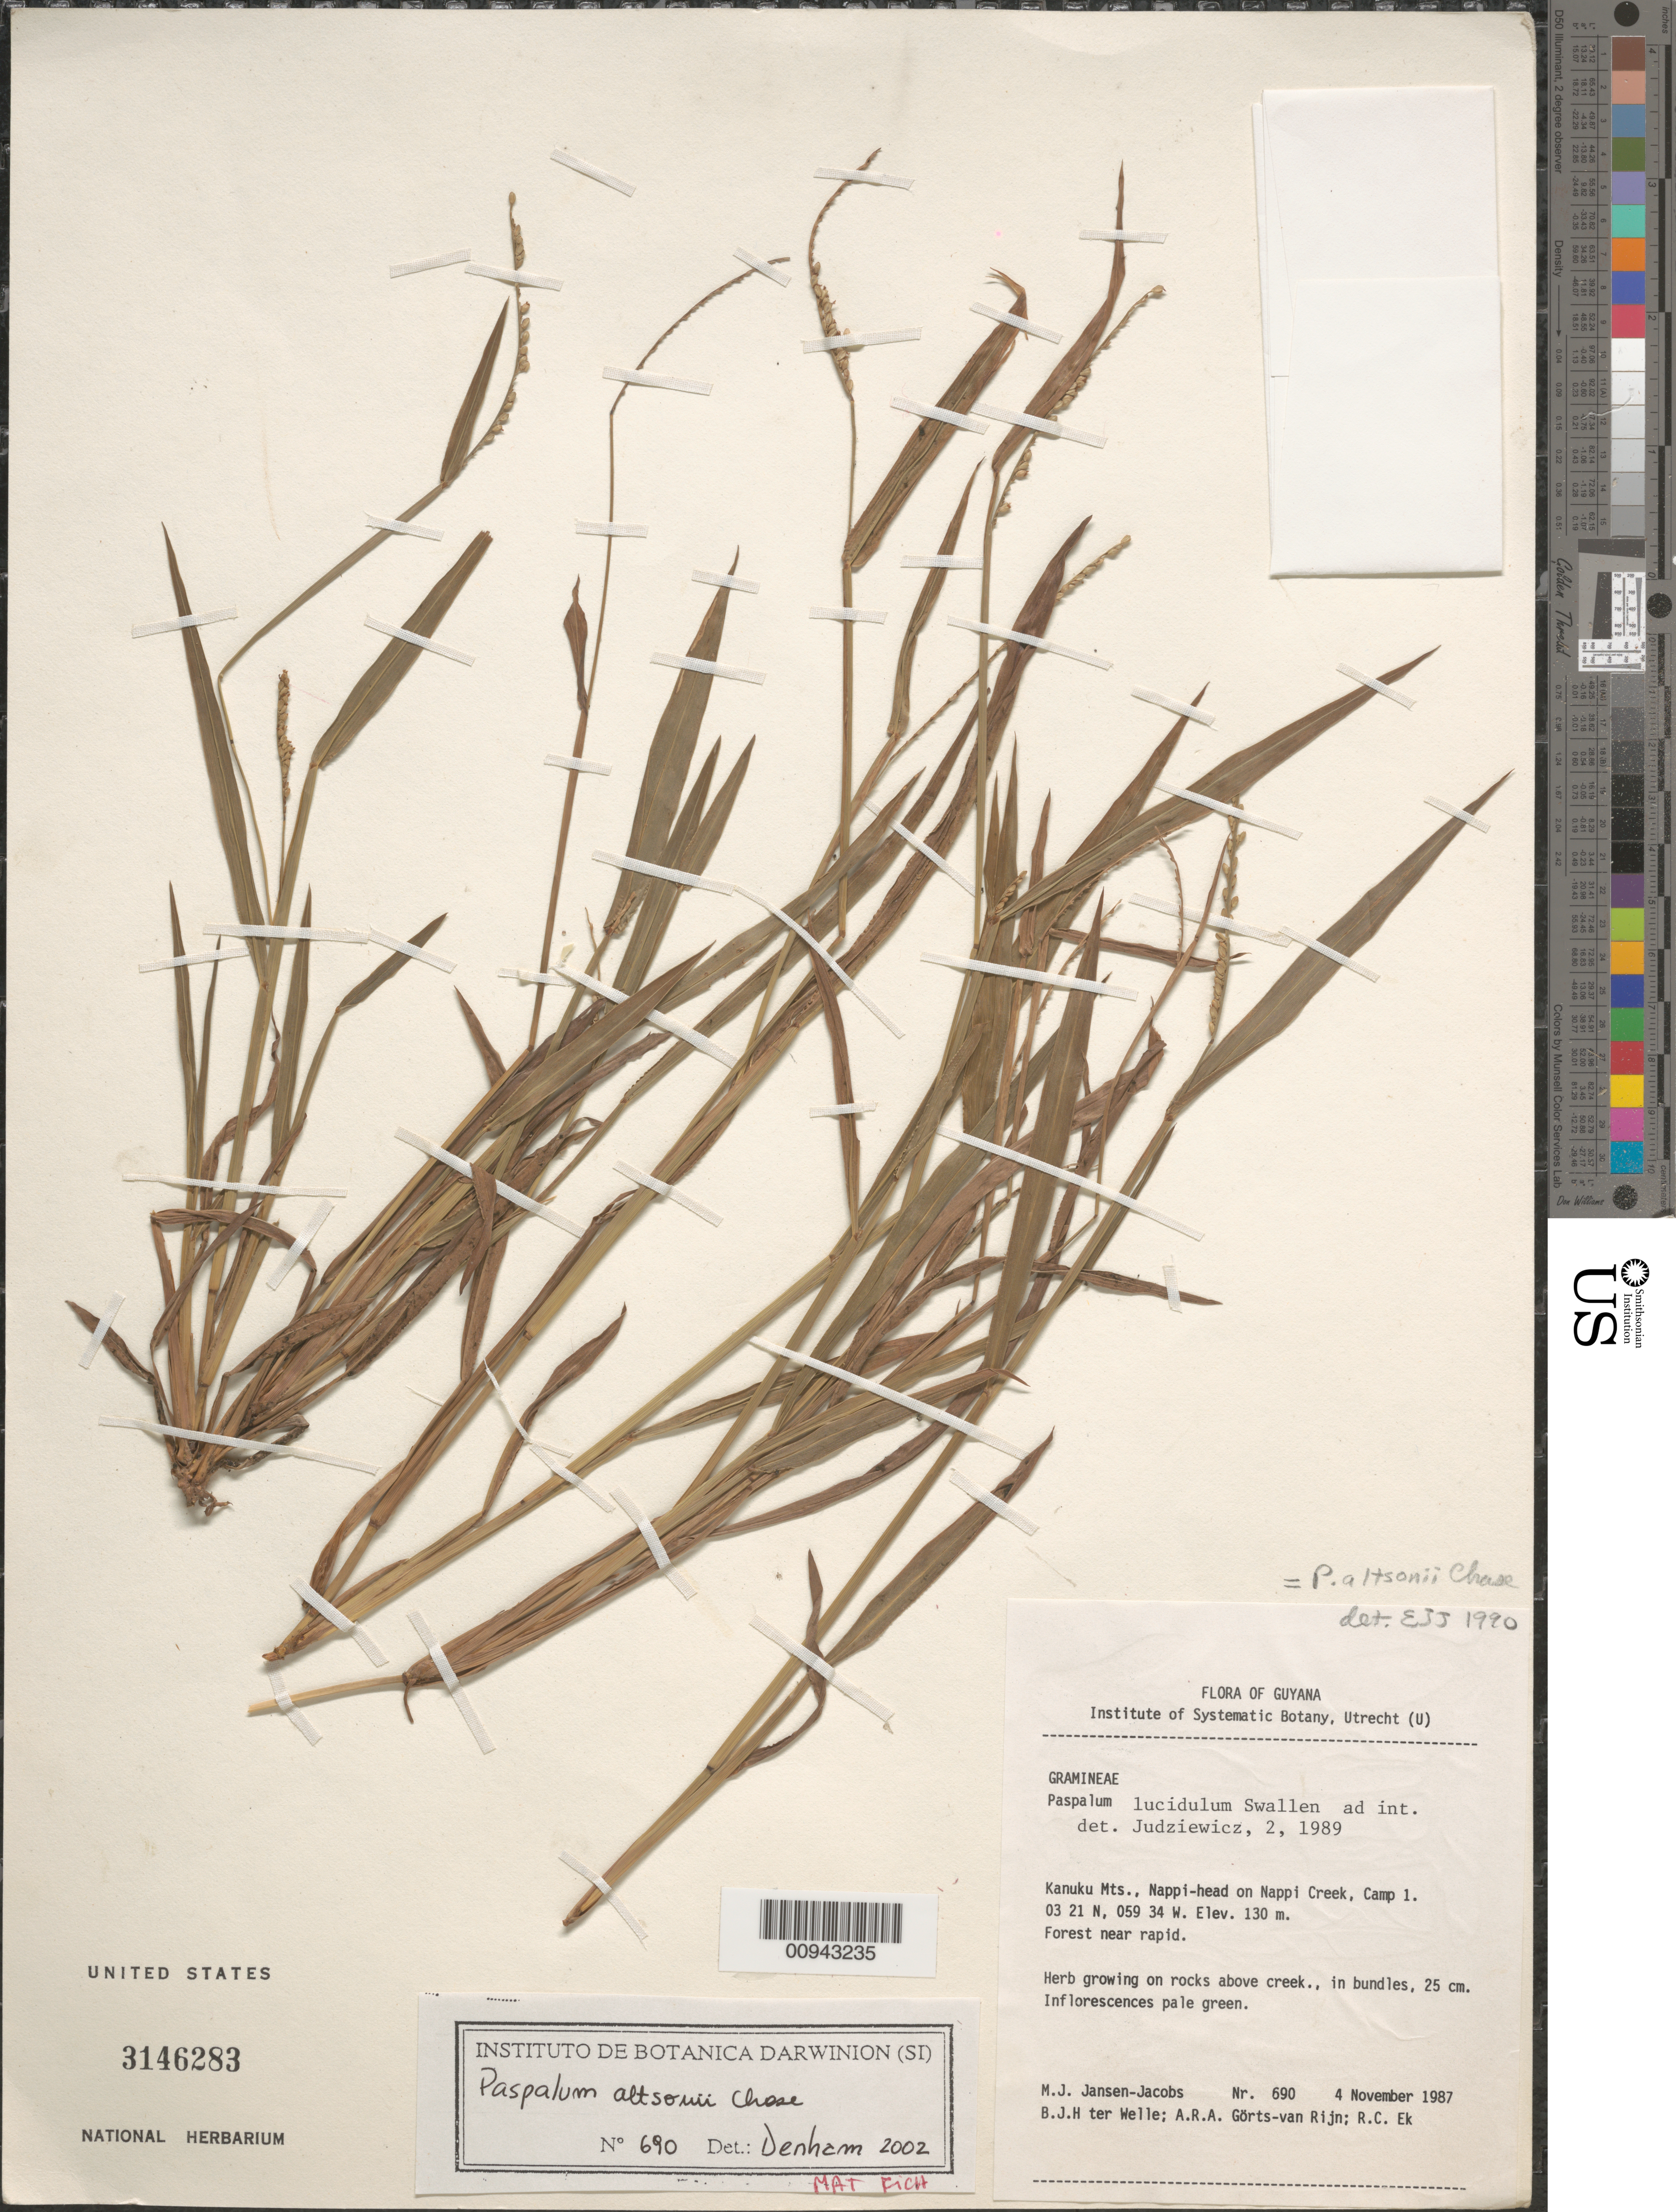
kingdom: Plantae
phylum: Tracheophyta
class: Liliopsida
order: Poales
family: Poaceae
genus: Paspalum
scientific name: Paspalum altsonii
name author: Chase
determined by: Dehman, --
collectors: M. J. Jansen-Jacobs, B. Welle, A. .R. A. Görts-van Rijn & R. C. Ek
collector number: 690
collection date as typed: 4-Nov-87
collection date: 1987-11-04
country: Guyana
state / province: U. Takutu-U. Essequibo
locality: Kanuku Mts., Nappi-head on Nappi Creek, camp 1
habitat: Rocks above creek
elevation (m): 130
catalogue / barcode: US 3146283